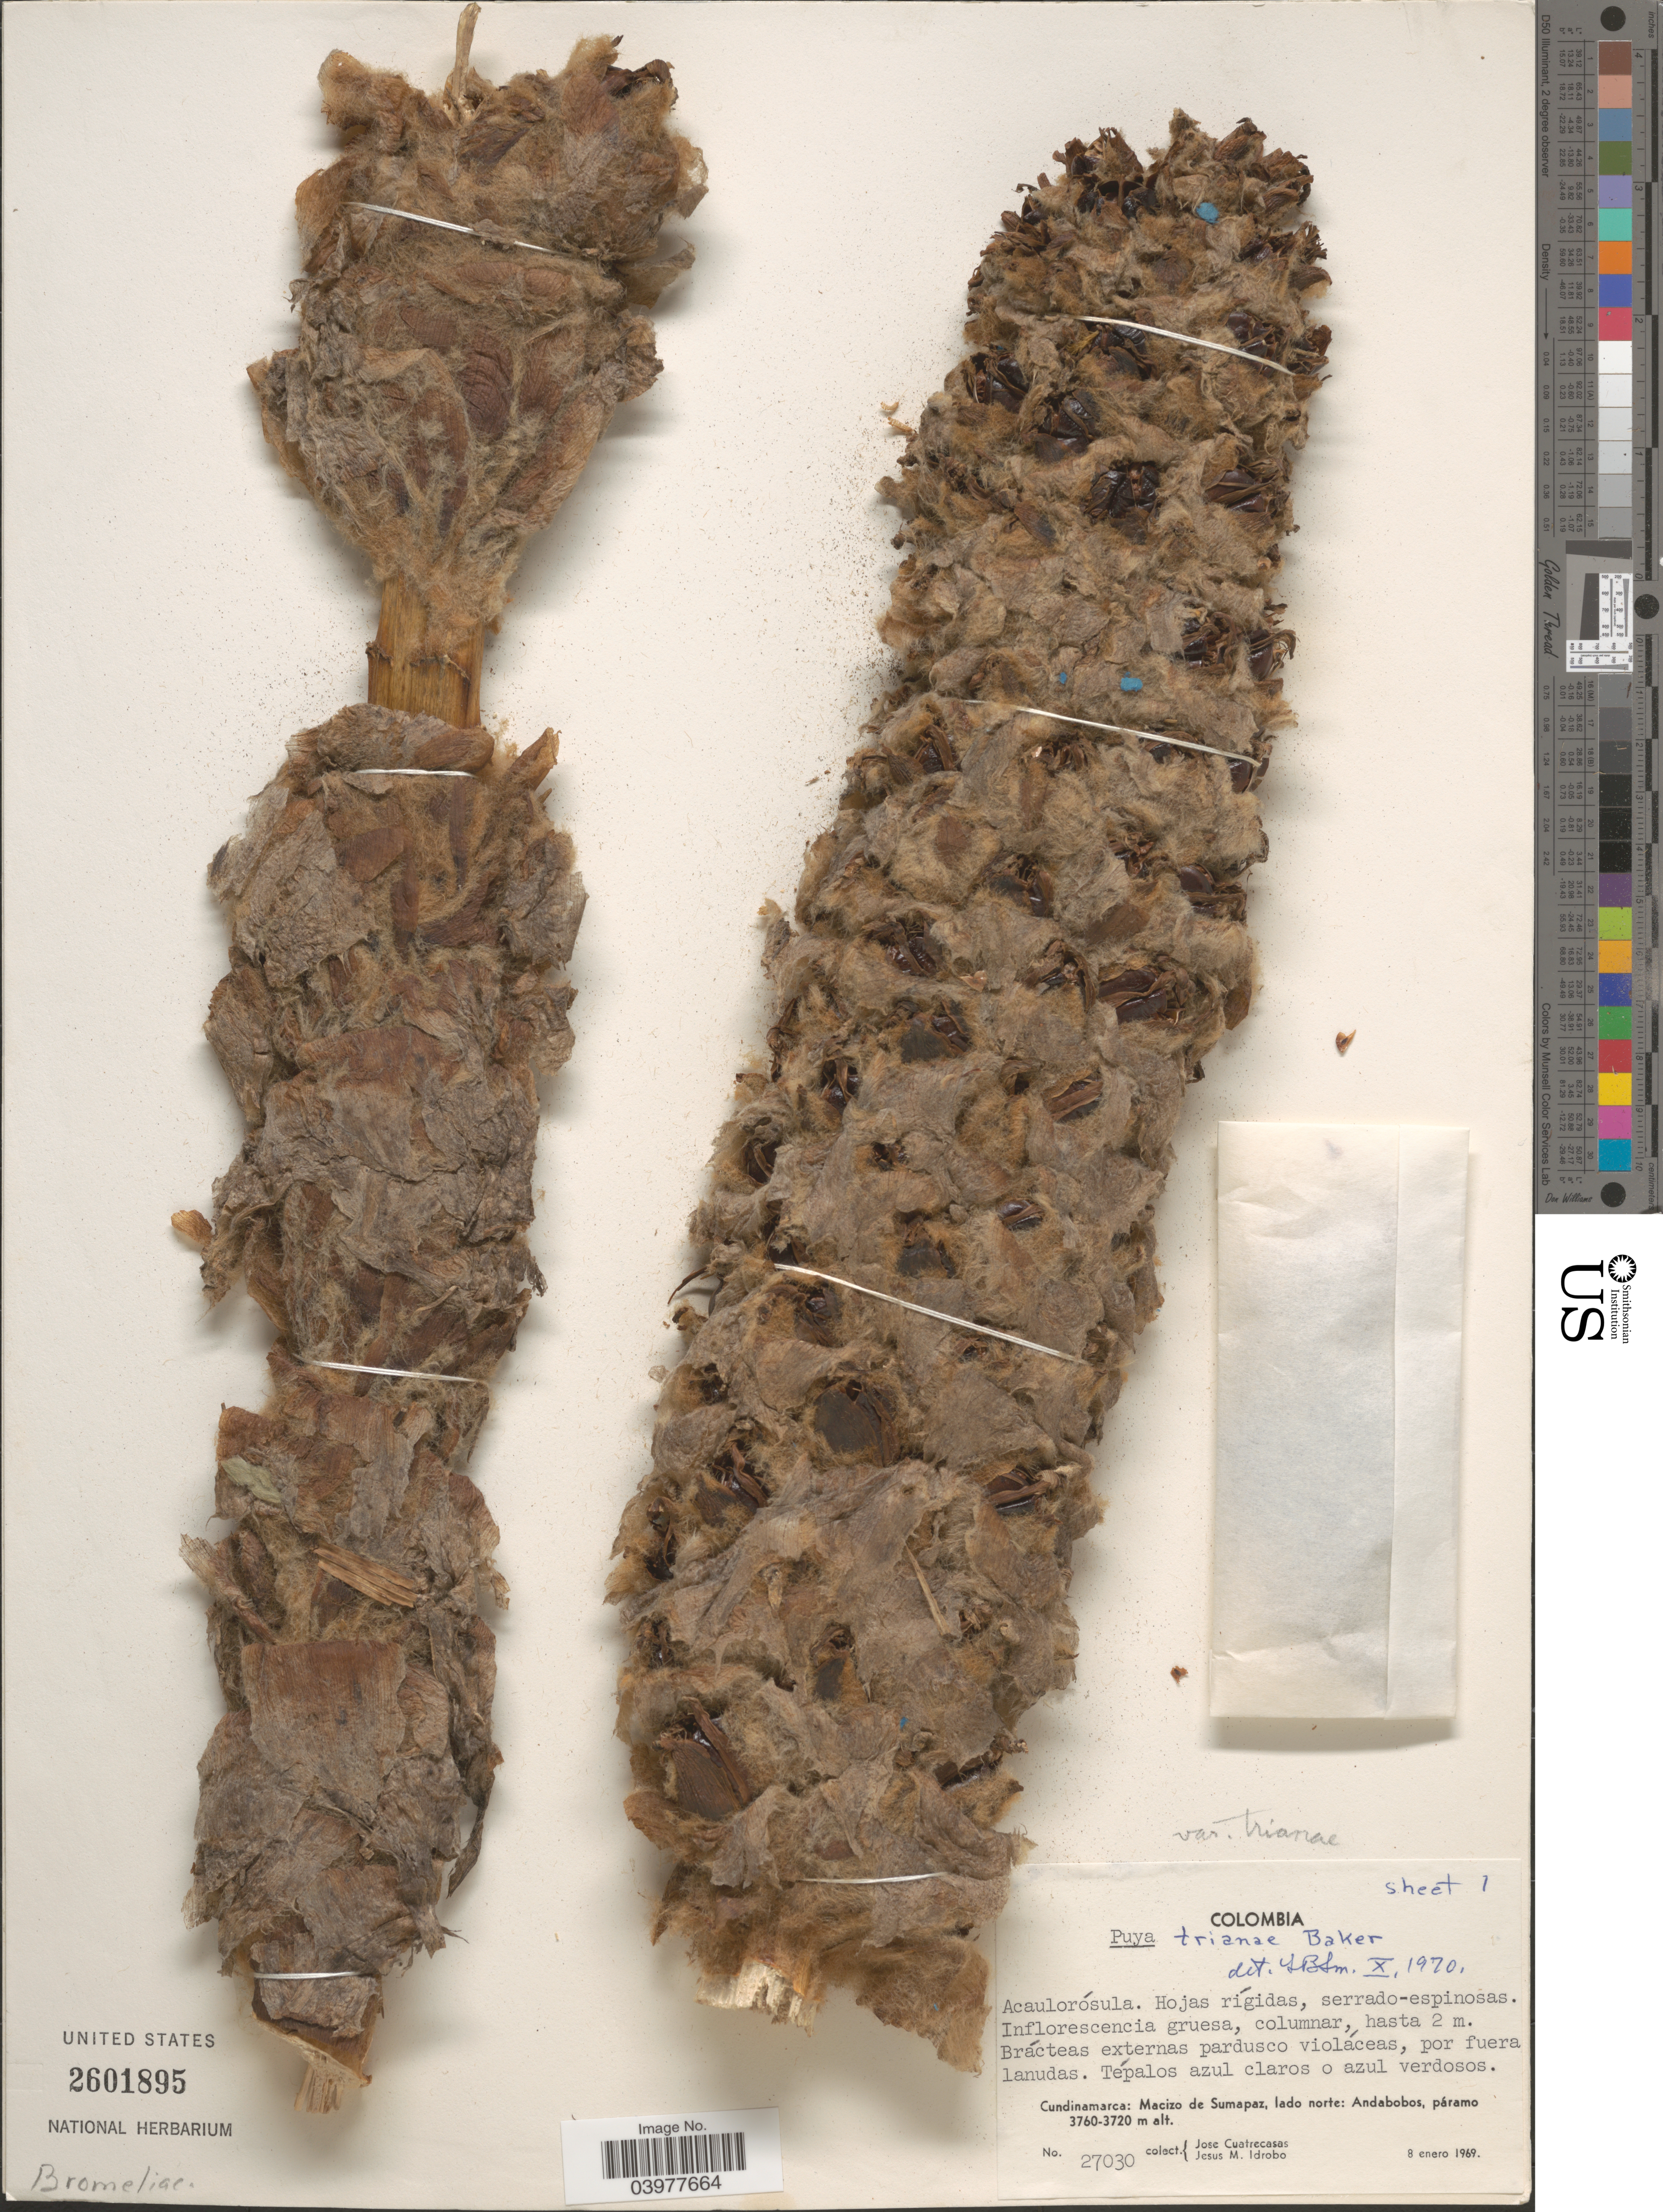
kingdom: Plantae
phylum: Tracheophyta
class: Liliopsida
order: Poales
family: Bromeliaceae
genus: Puya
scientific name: Puya trianae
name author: Baker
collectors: J. Cuatrecasas & J. M. Idrobo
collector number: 27030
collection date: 1969-01-08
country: Colombia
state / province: Cundinamarca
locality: Macizo de Sumapaz, lado norte: Andabobos.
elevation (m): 3720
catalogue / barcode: US 2601895